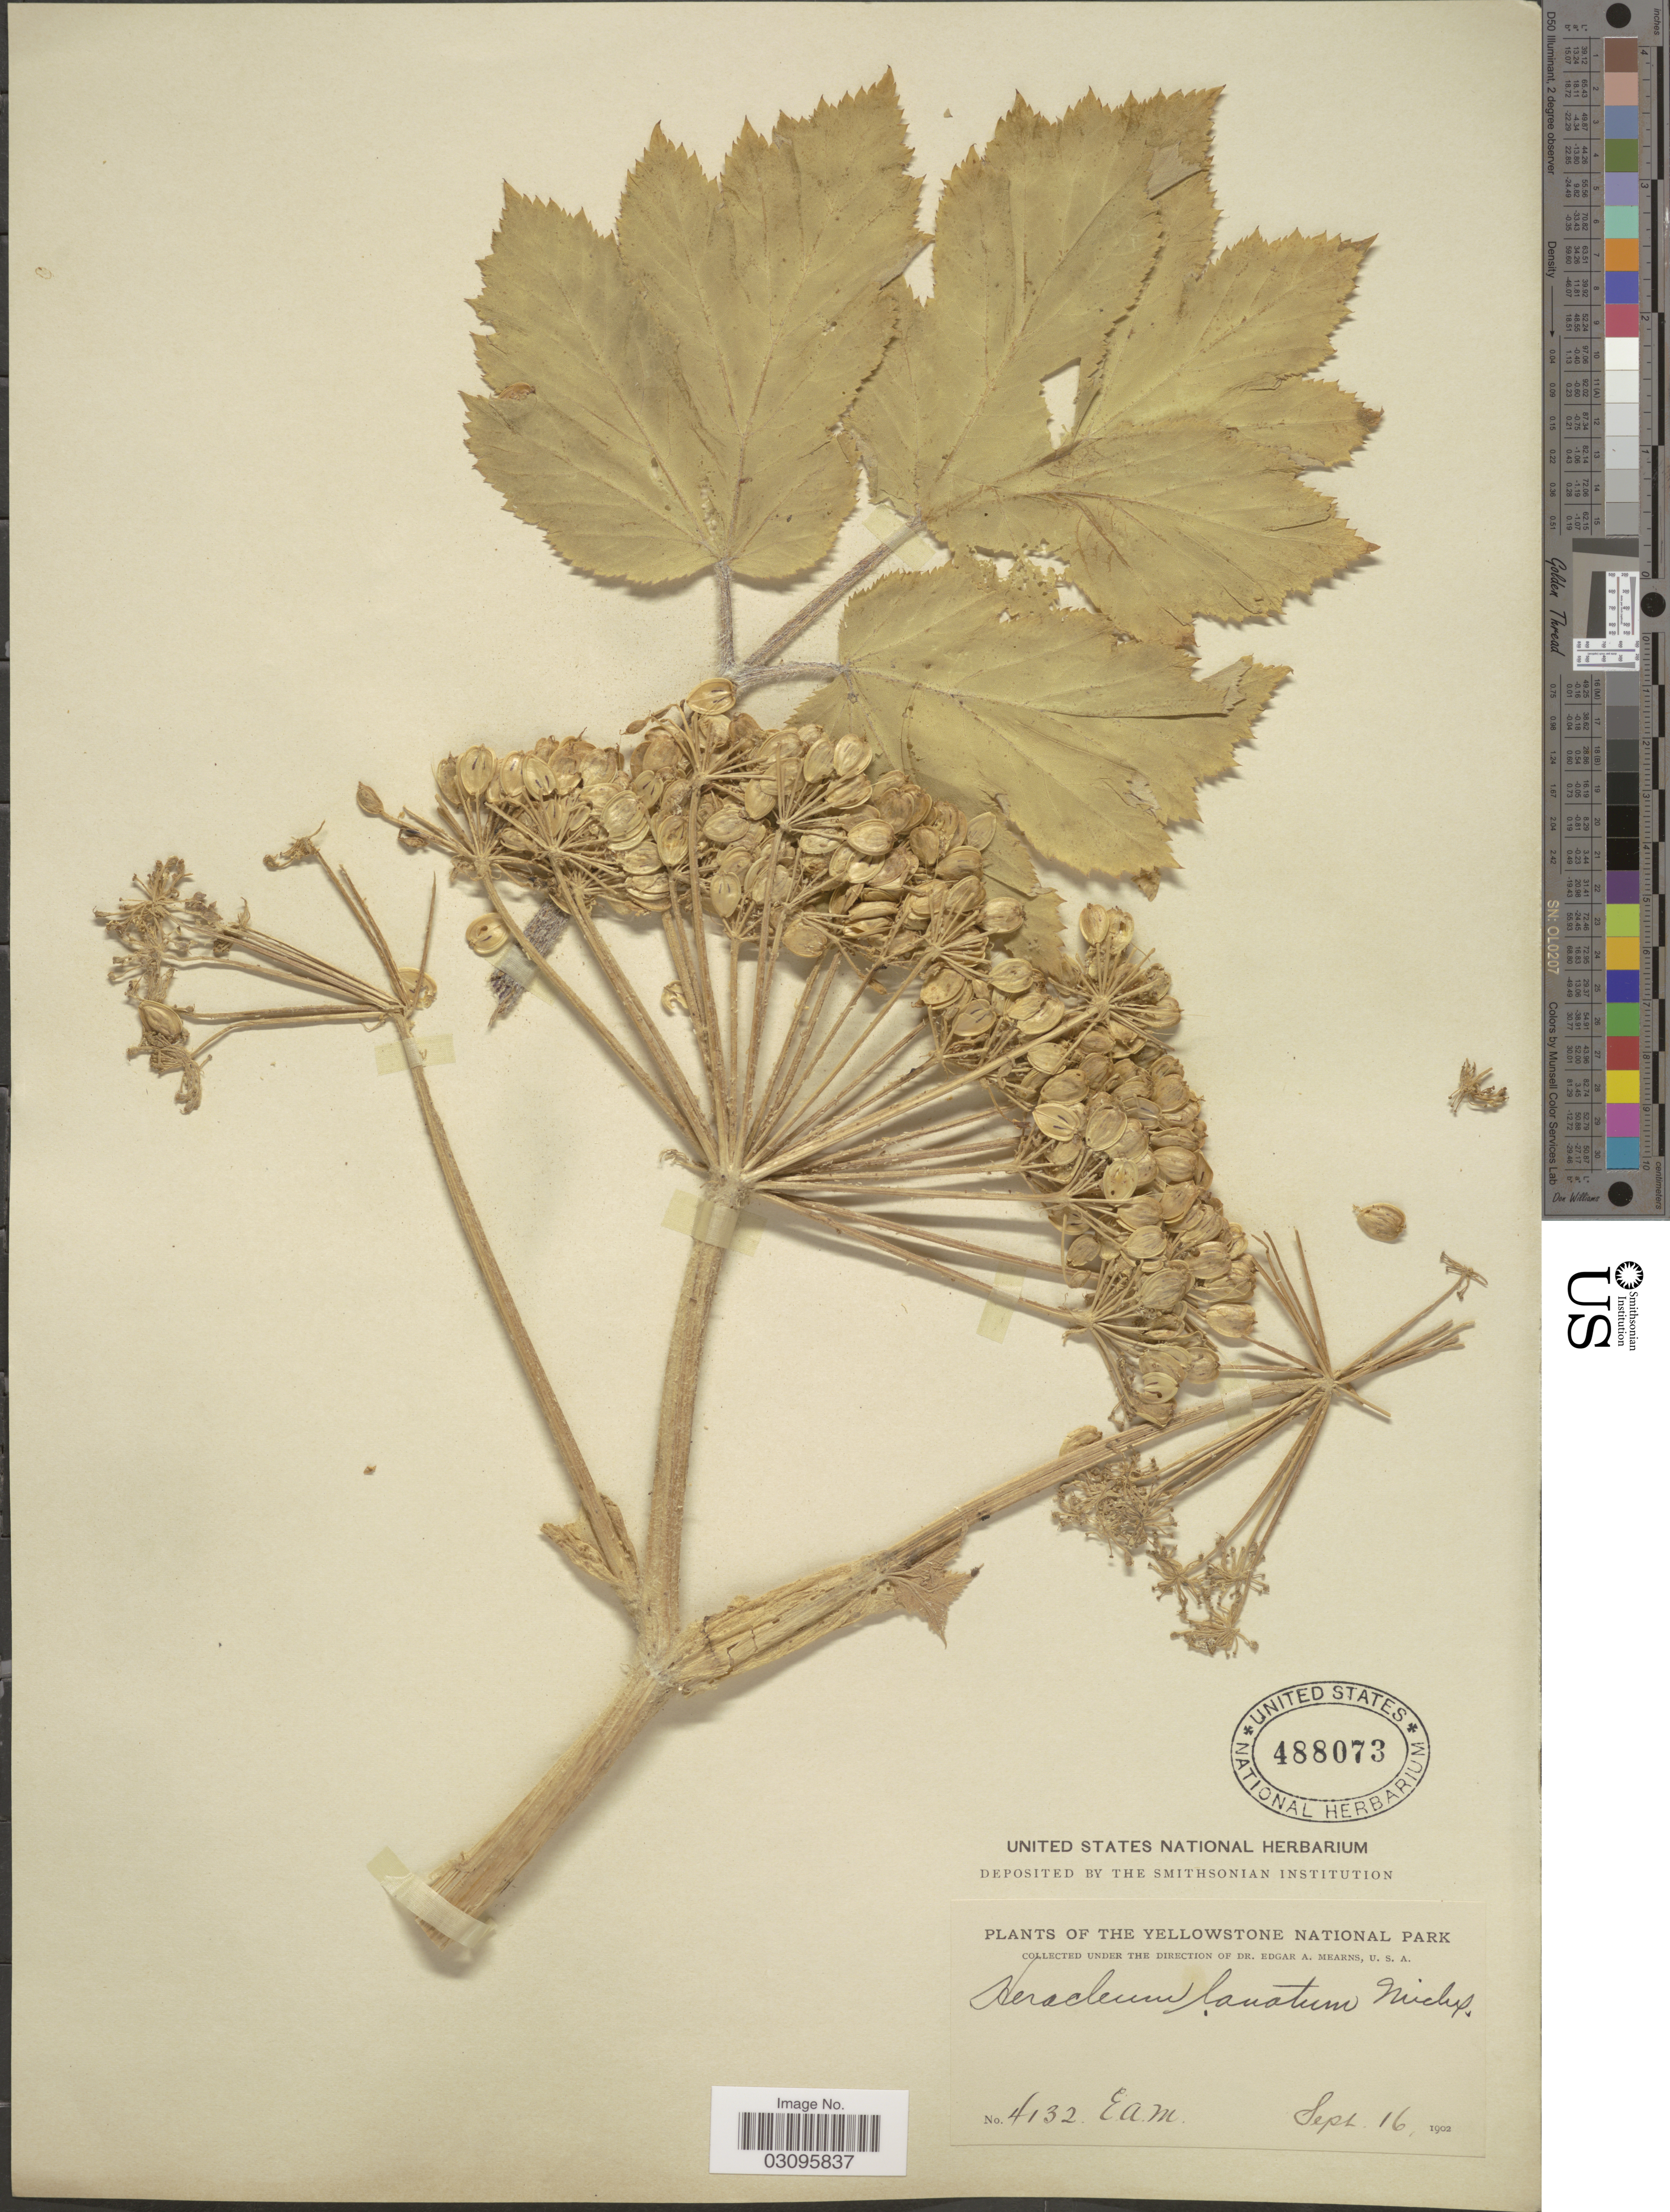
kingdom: Plantae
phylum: Tracheophyta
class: Magnoliopsida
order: Apiales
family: Apiaceae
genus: Heracleum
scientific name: Heracleum lanatum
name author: Michx.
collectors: E. A. Mearns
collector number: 4132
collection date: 1902-09-16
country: United States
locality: The Yellowstone National Park.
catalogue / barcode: US 488073